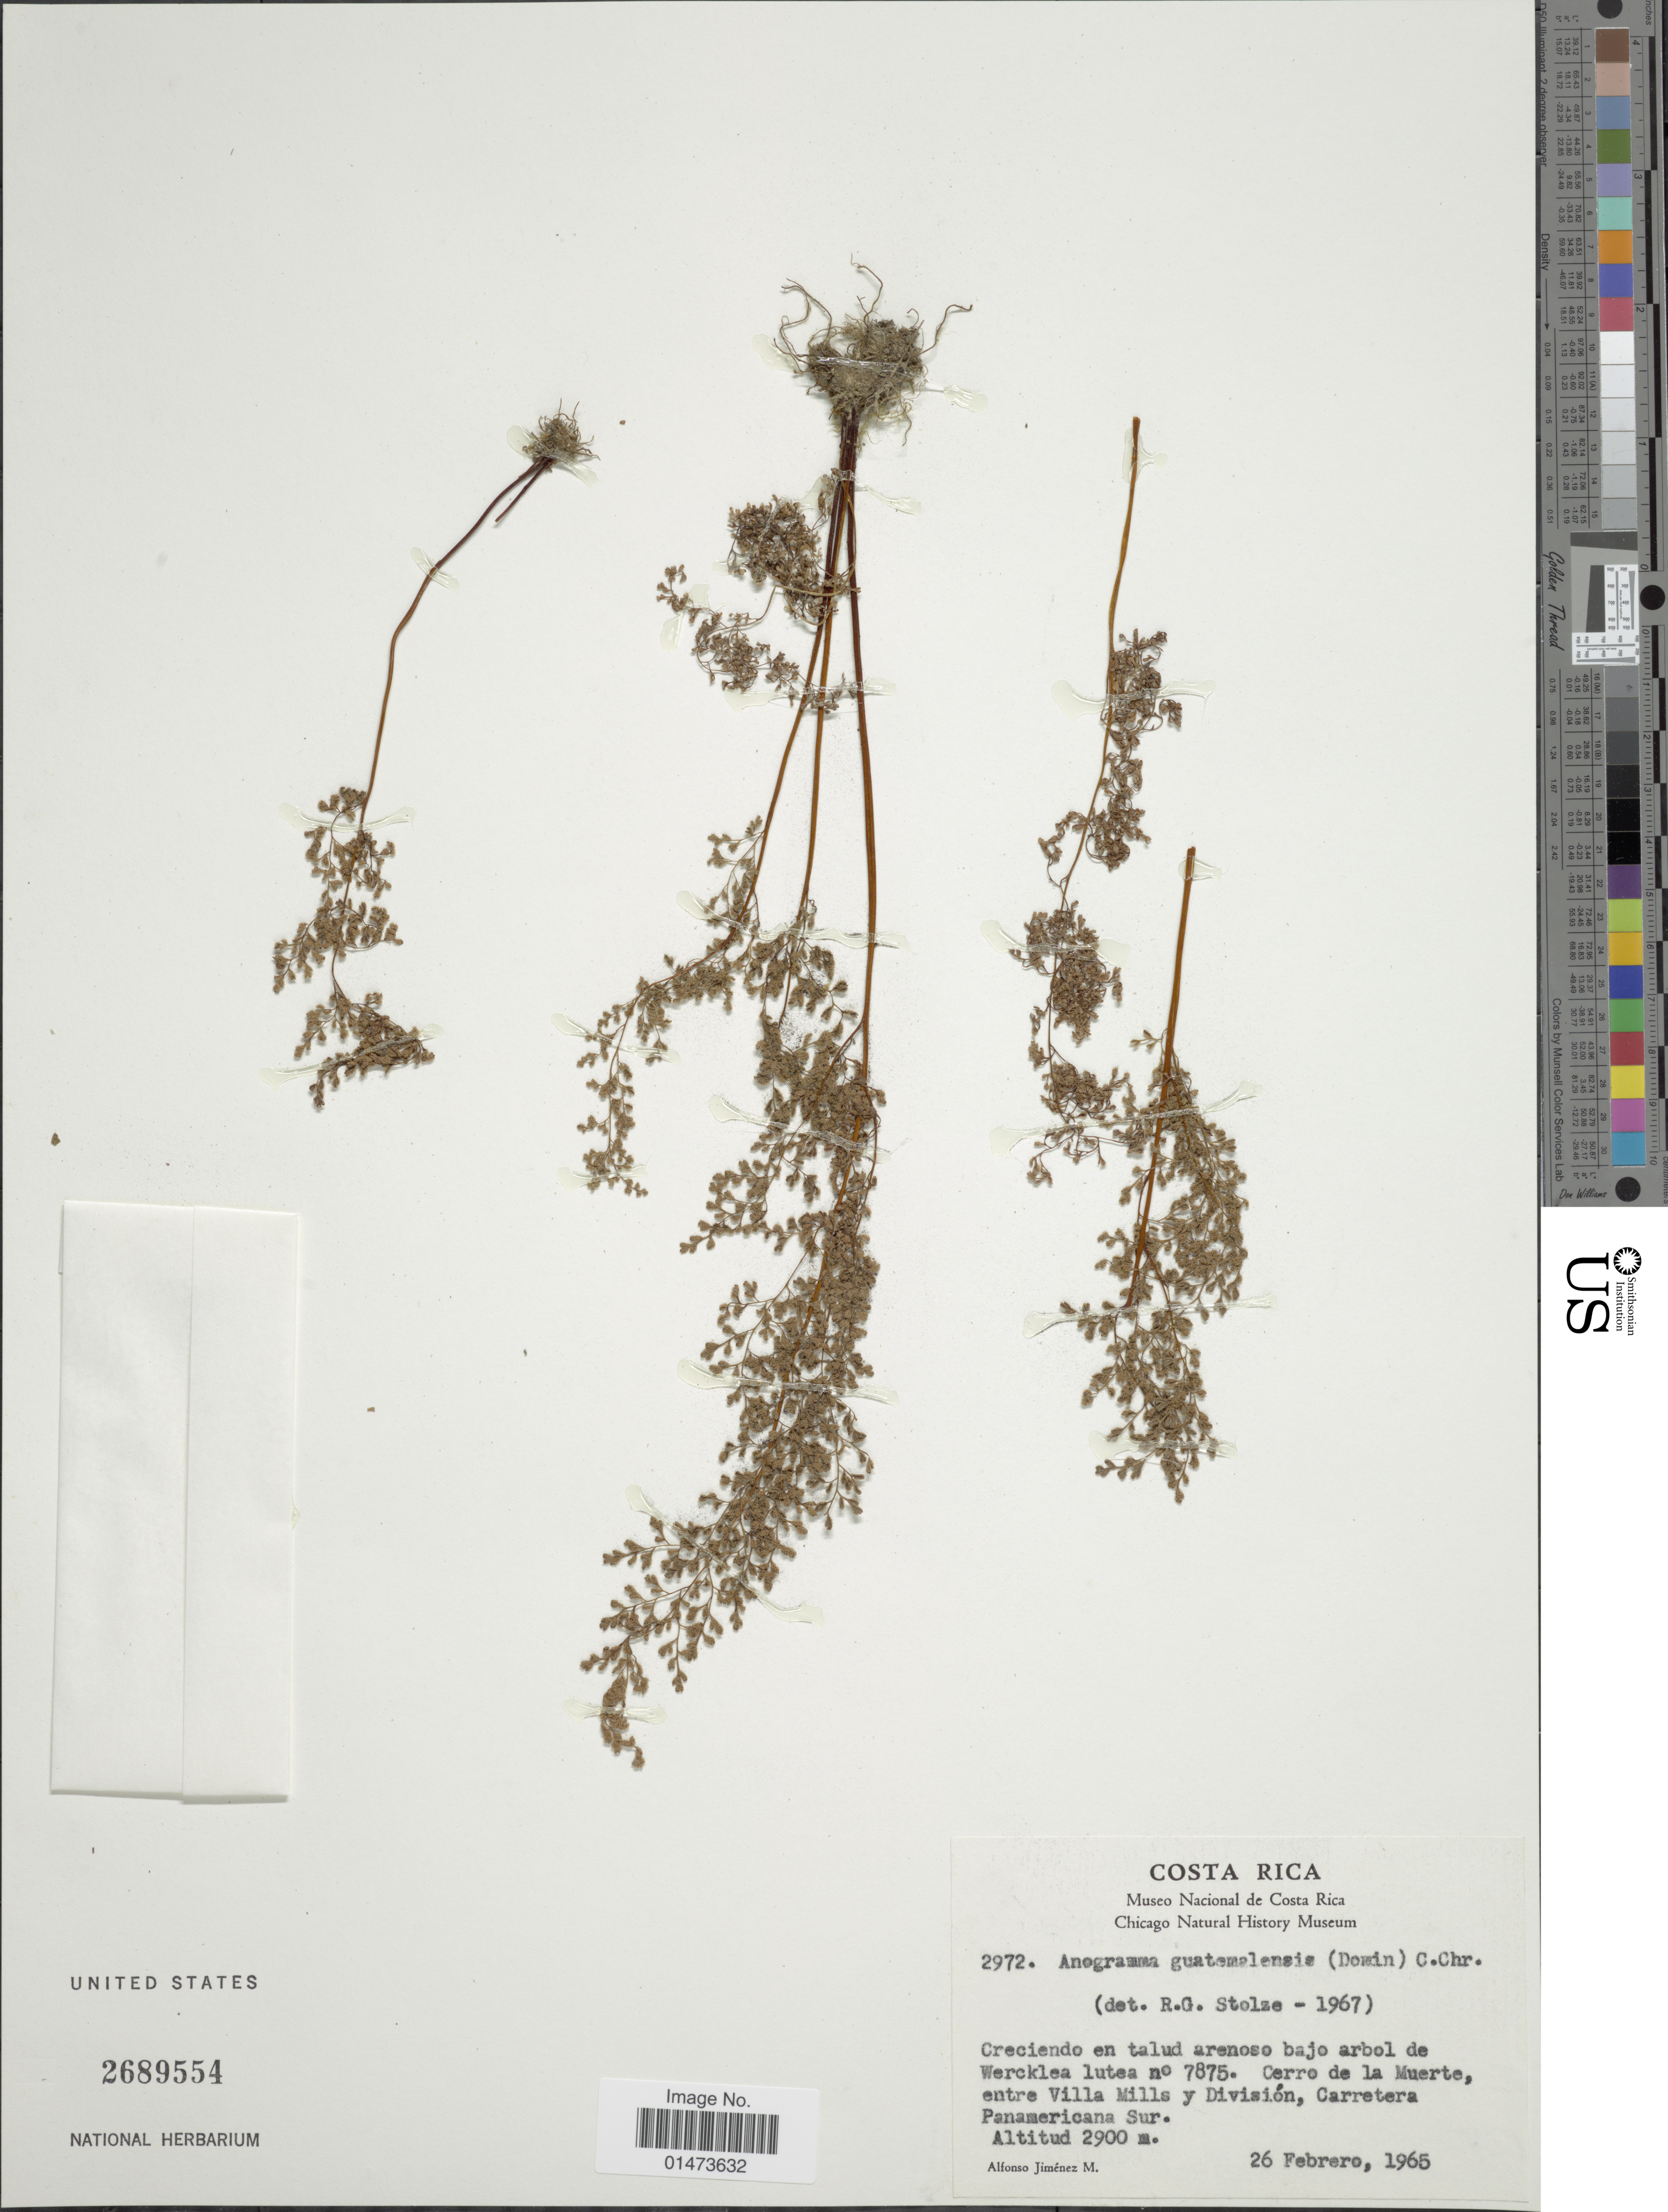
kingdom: Plantae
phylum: Tracheophyta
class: Polypodiopsida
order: Polypodiales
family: Pteridaceae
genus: Anogramma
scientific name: Anogramma guatemalensis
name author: (Domin) C. Chr.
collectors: A. Jimenez M.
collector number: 2972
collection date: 1965-02-26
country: Costa Rica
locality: Creciendo en talud arenoso bajo arbol de Wercklea lutea no 7875. Cerro de la Muerte entre Villa Mills y División, Carretera Panamericana Sur.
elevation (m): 2900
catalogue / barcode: US 2689554